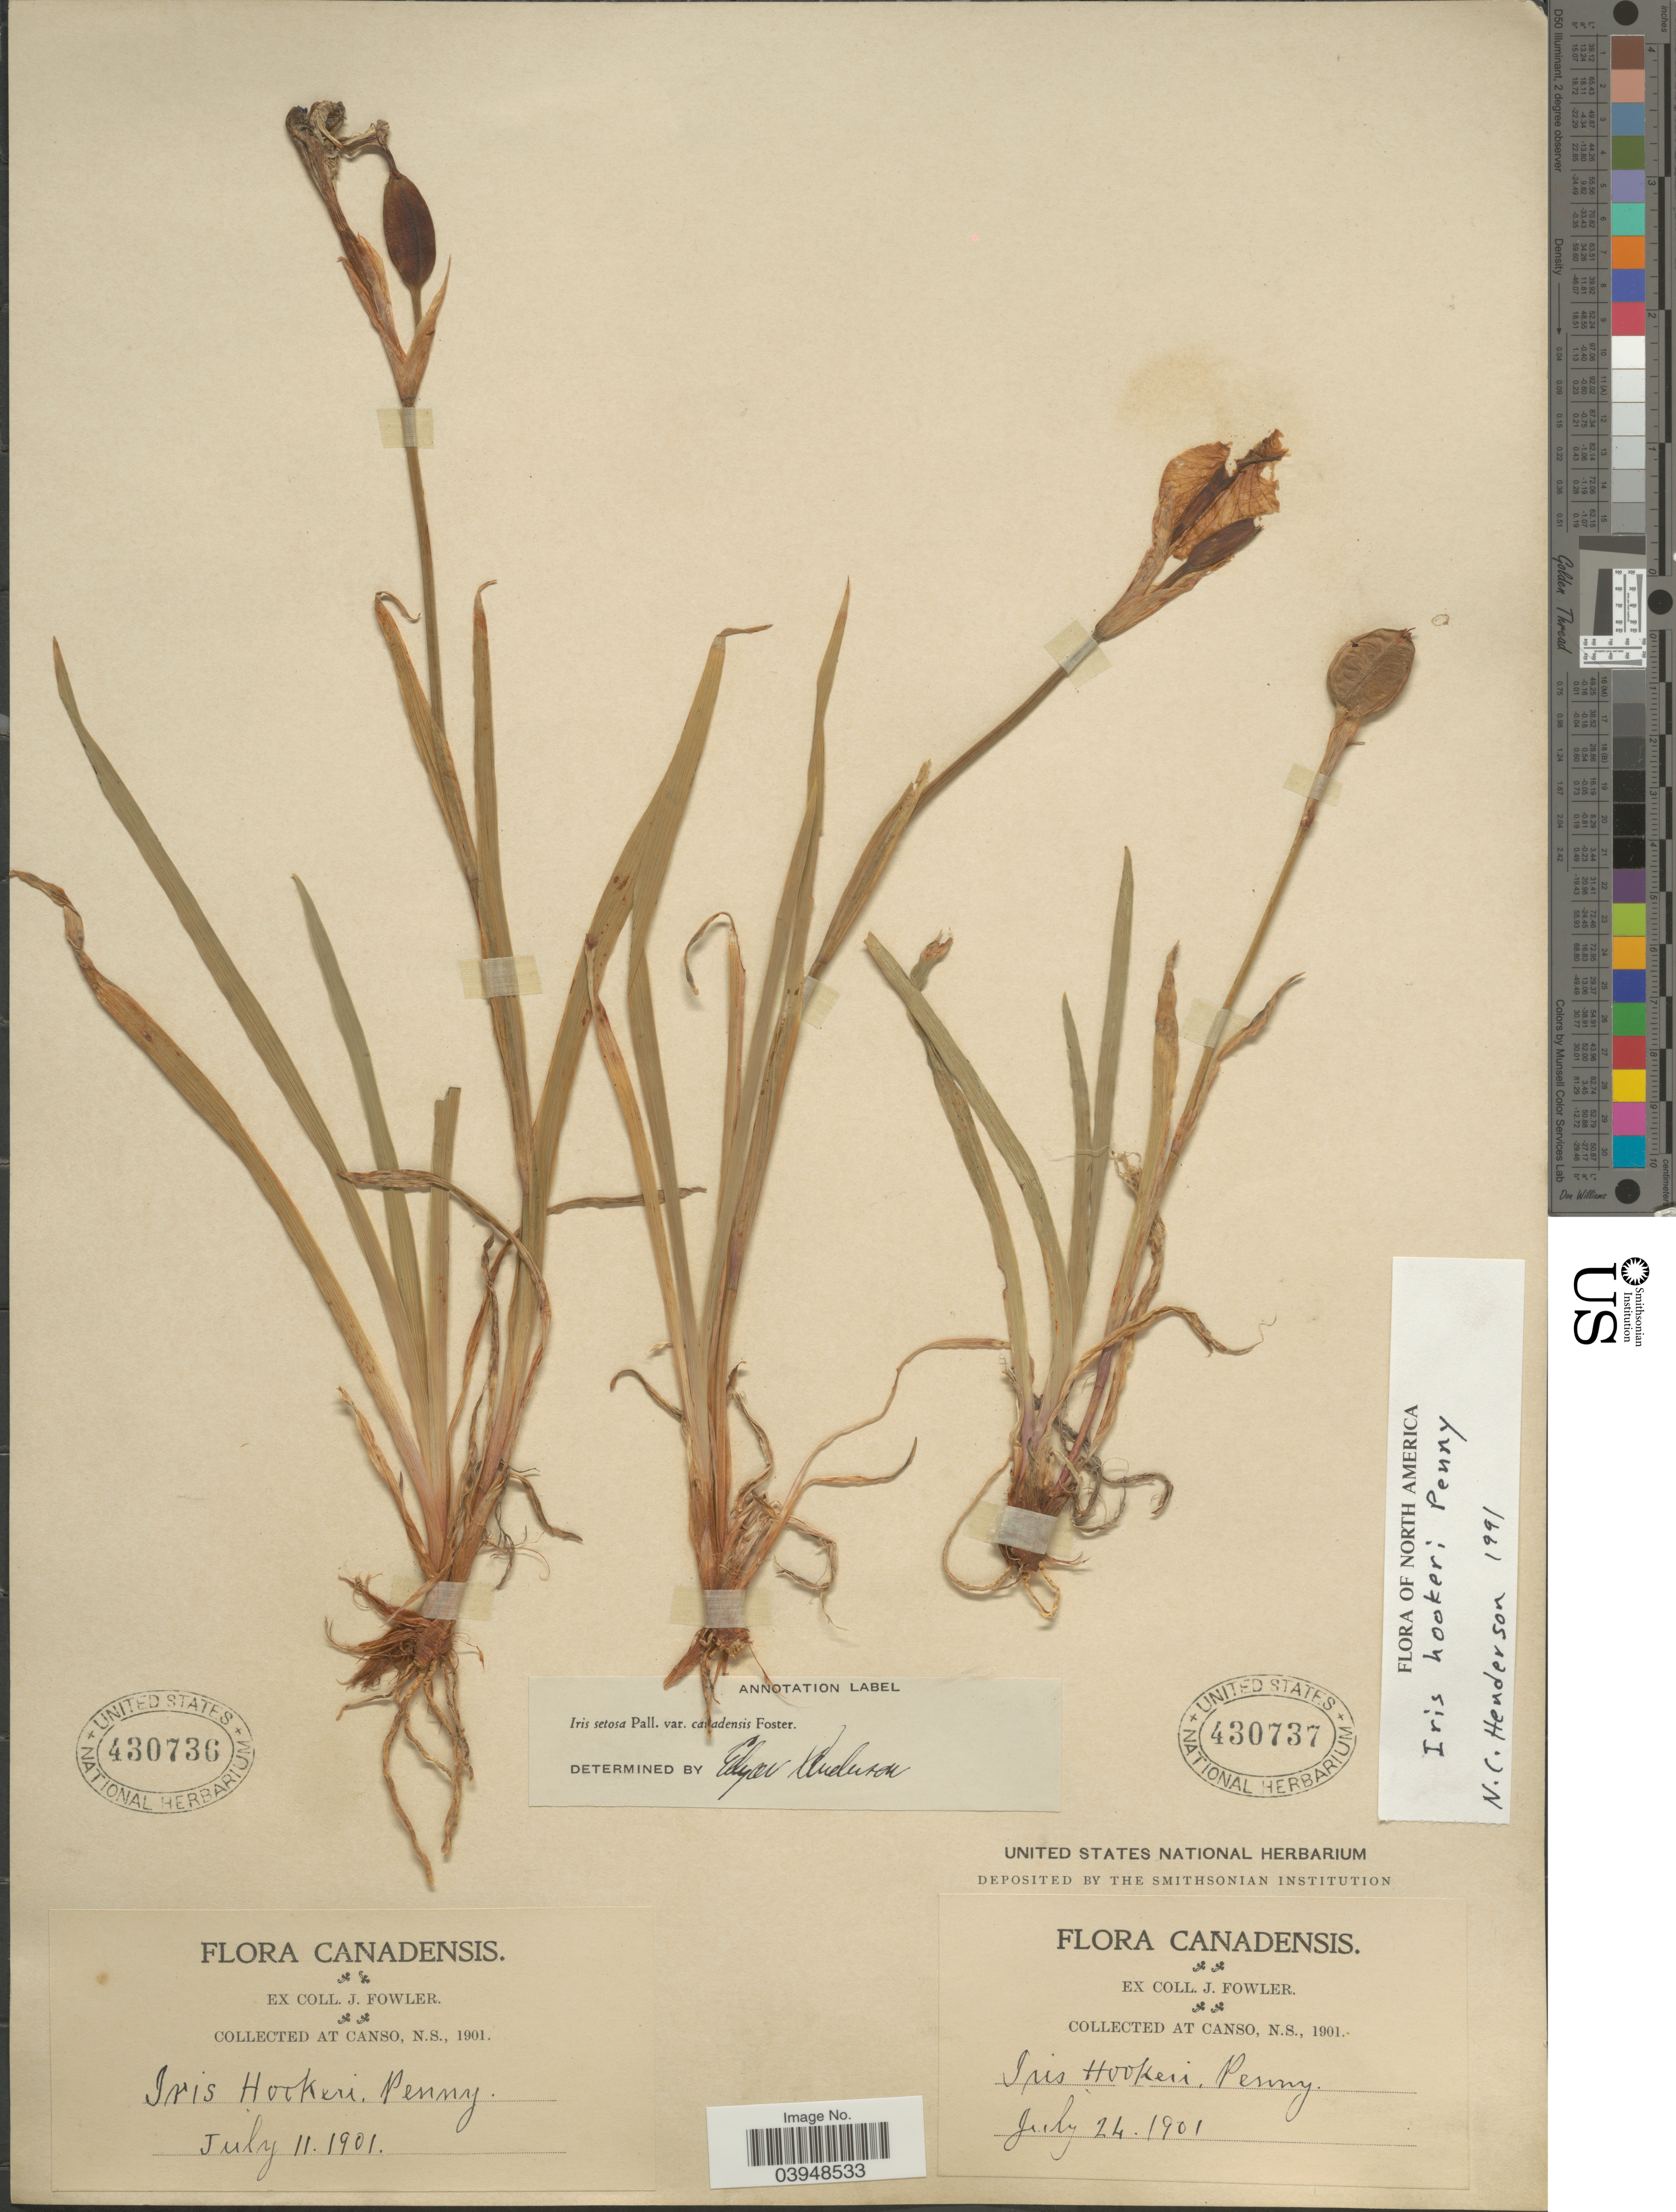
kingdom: Plantae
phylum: Tracheophyta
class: Liliopsida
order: Asparagales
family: Iridaceae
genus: Iris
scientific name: Iris hookeri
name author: Penny ex G. Don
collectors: J. Fowler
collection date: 1901-07-11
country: Canada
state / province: Nova Scotia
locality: Canso.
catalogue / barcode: US 430736